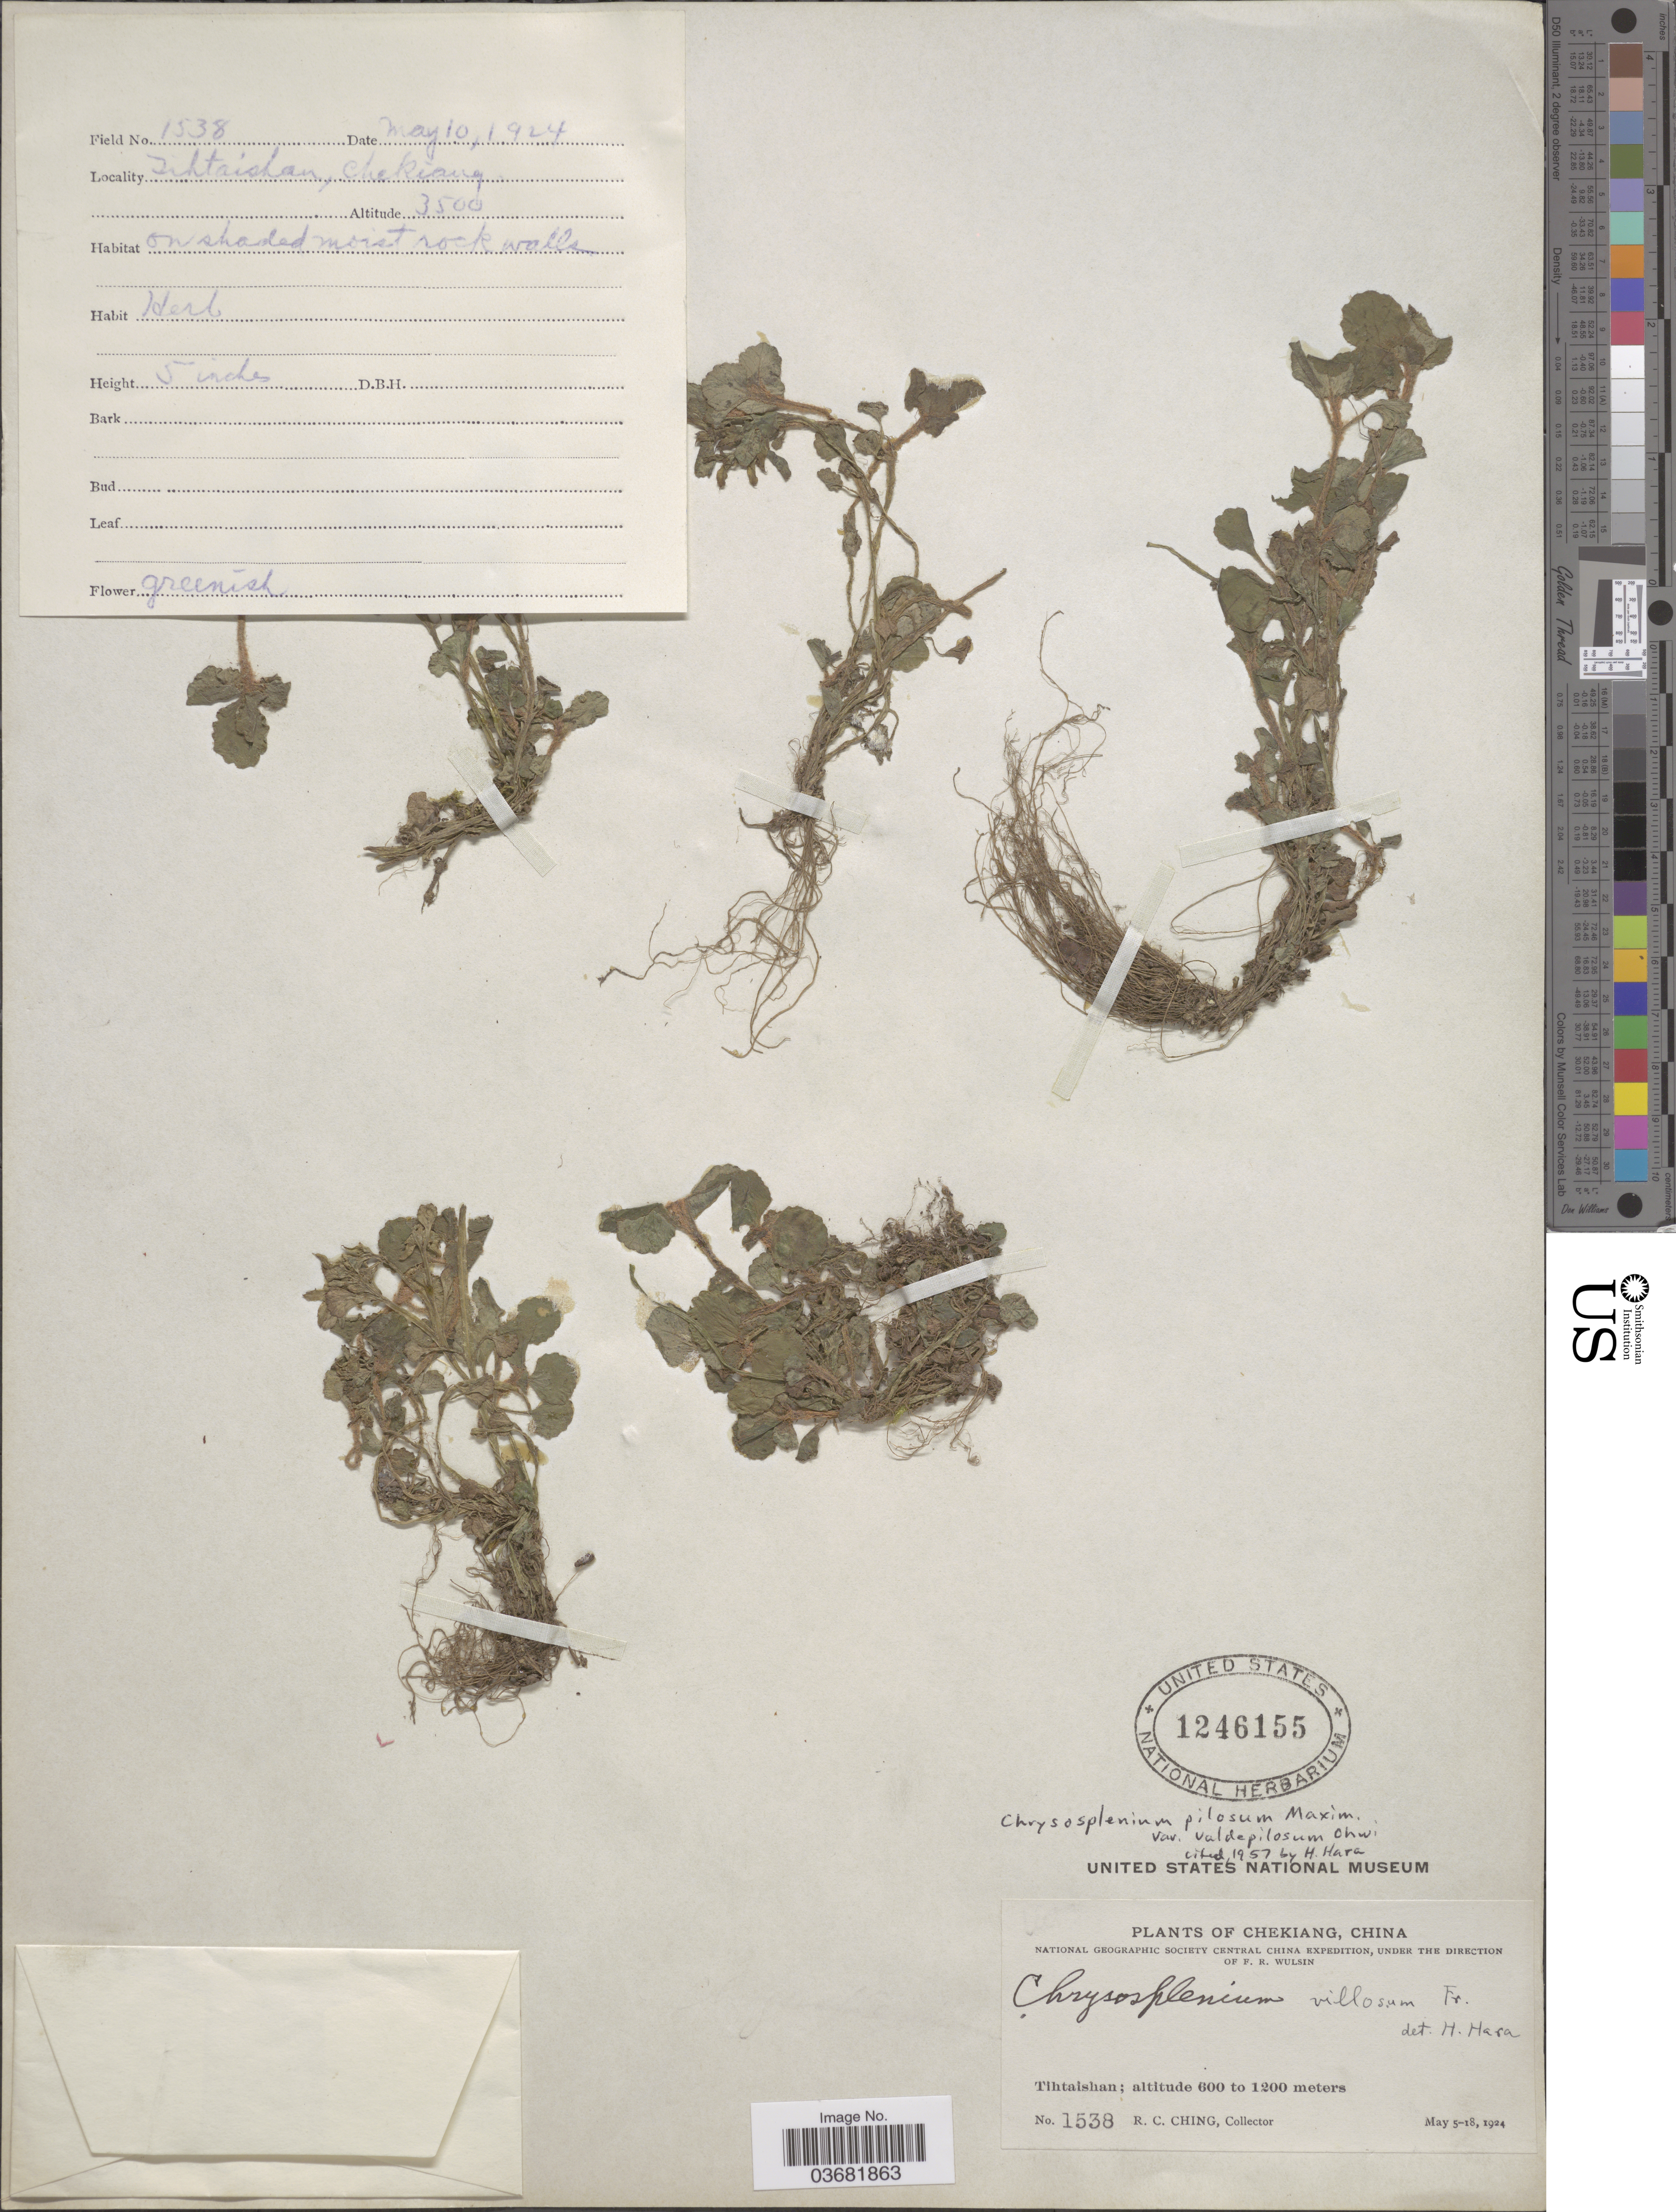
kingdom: Plantae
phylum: Tracheophyta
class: Magnoliopsida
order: Saxifragales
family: Saxifragaceae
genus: Chrysosplenium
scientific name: Chrysosplenium pilosum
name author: Maxim.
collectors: R. C. Ching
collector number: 1538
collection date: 1924-05-10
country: China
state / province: Zhejiang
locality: Chekiang. National Geographic Society Central China Expedition. Tihtaishan.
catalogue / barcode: US 1246155